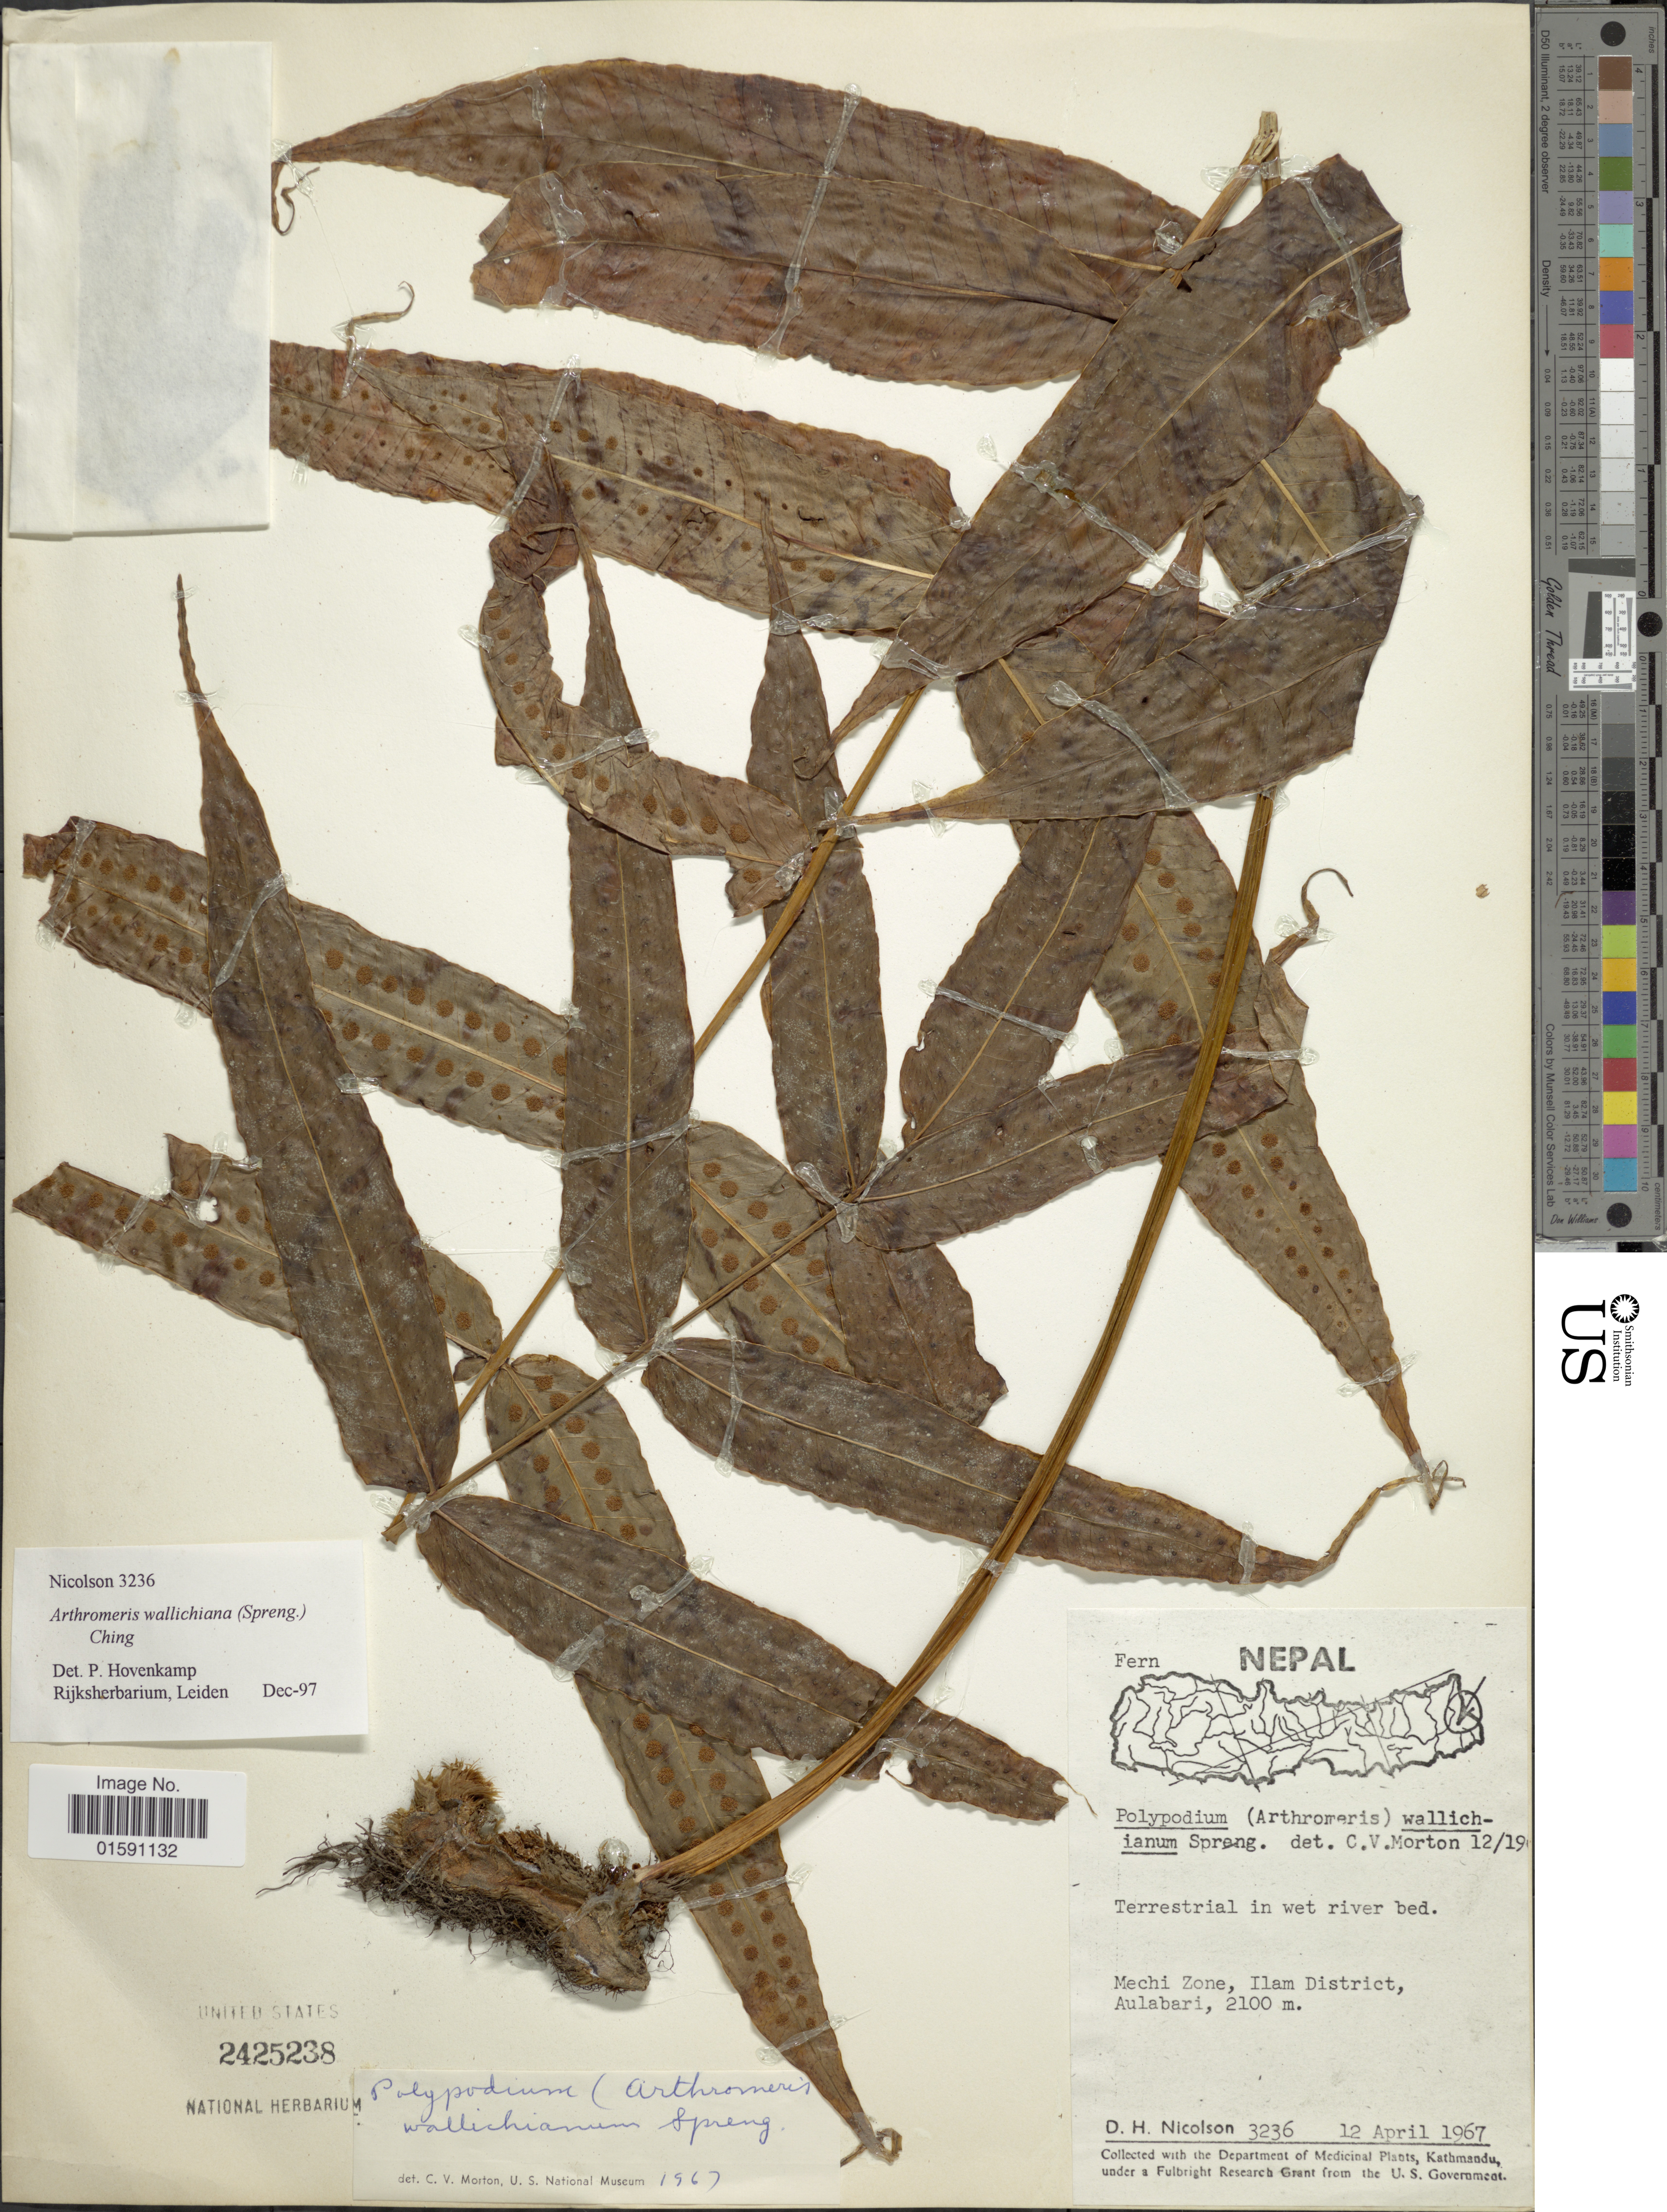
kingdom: Plantae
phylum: Tracheophyta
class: Polypodiopsida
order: Polypodiales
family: Polypodiaceae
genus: Arthromeris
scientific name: Arthromeris wallichiana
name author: (Spreng.) Ching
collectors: D. H. Nicolson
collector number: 3236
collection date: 1967-04-12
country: Nepal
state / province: Mechi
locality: Mechi Zone, Ilam District, Aulabari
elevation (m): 2100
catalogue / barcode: US 2425238